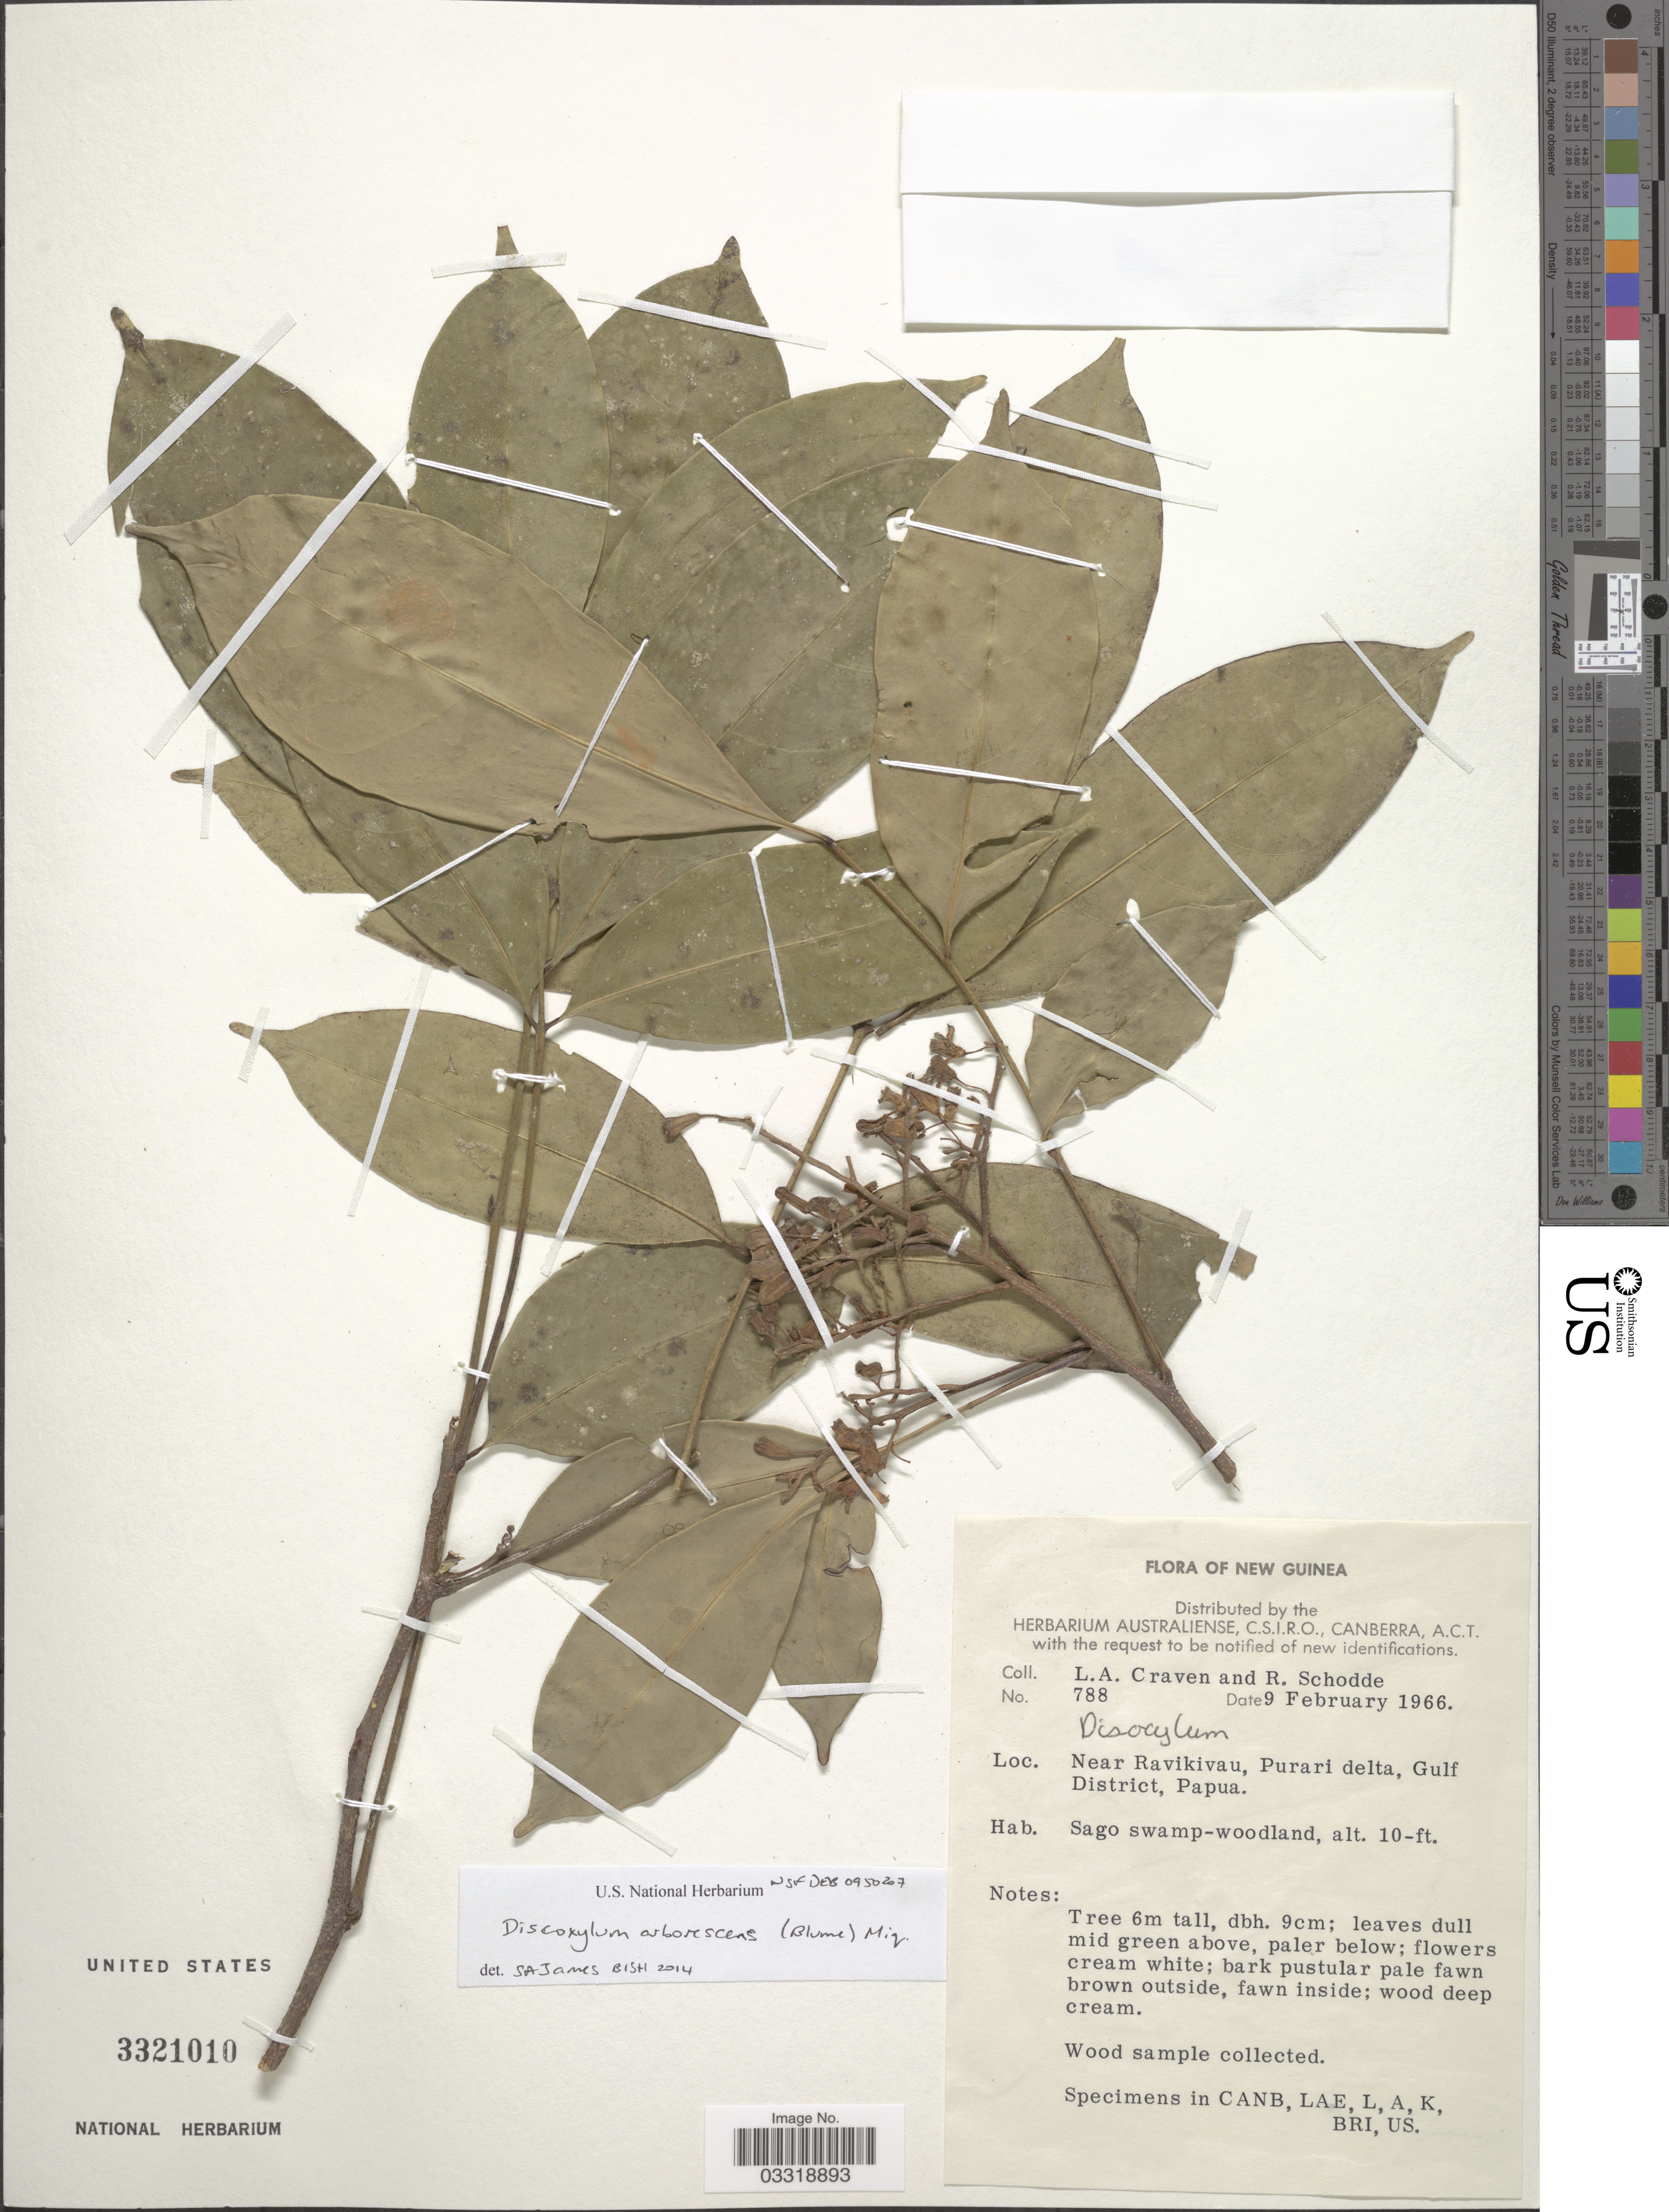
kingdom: Plantae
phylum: Tracheophyta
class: Magnoliopsida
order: Sapindales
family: Meliaceae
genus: Goniocheton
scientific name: Goniocheton arborescens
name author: Blume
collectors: L. A. Craven & R. Schodde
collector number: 788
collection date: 1966-02-09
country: Papua New Guinea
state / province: Gulf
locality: New Guinea. Near Ravikivau, Purari delta, Gulf District, Papua.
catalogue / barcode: US 3321010